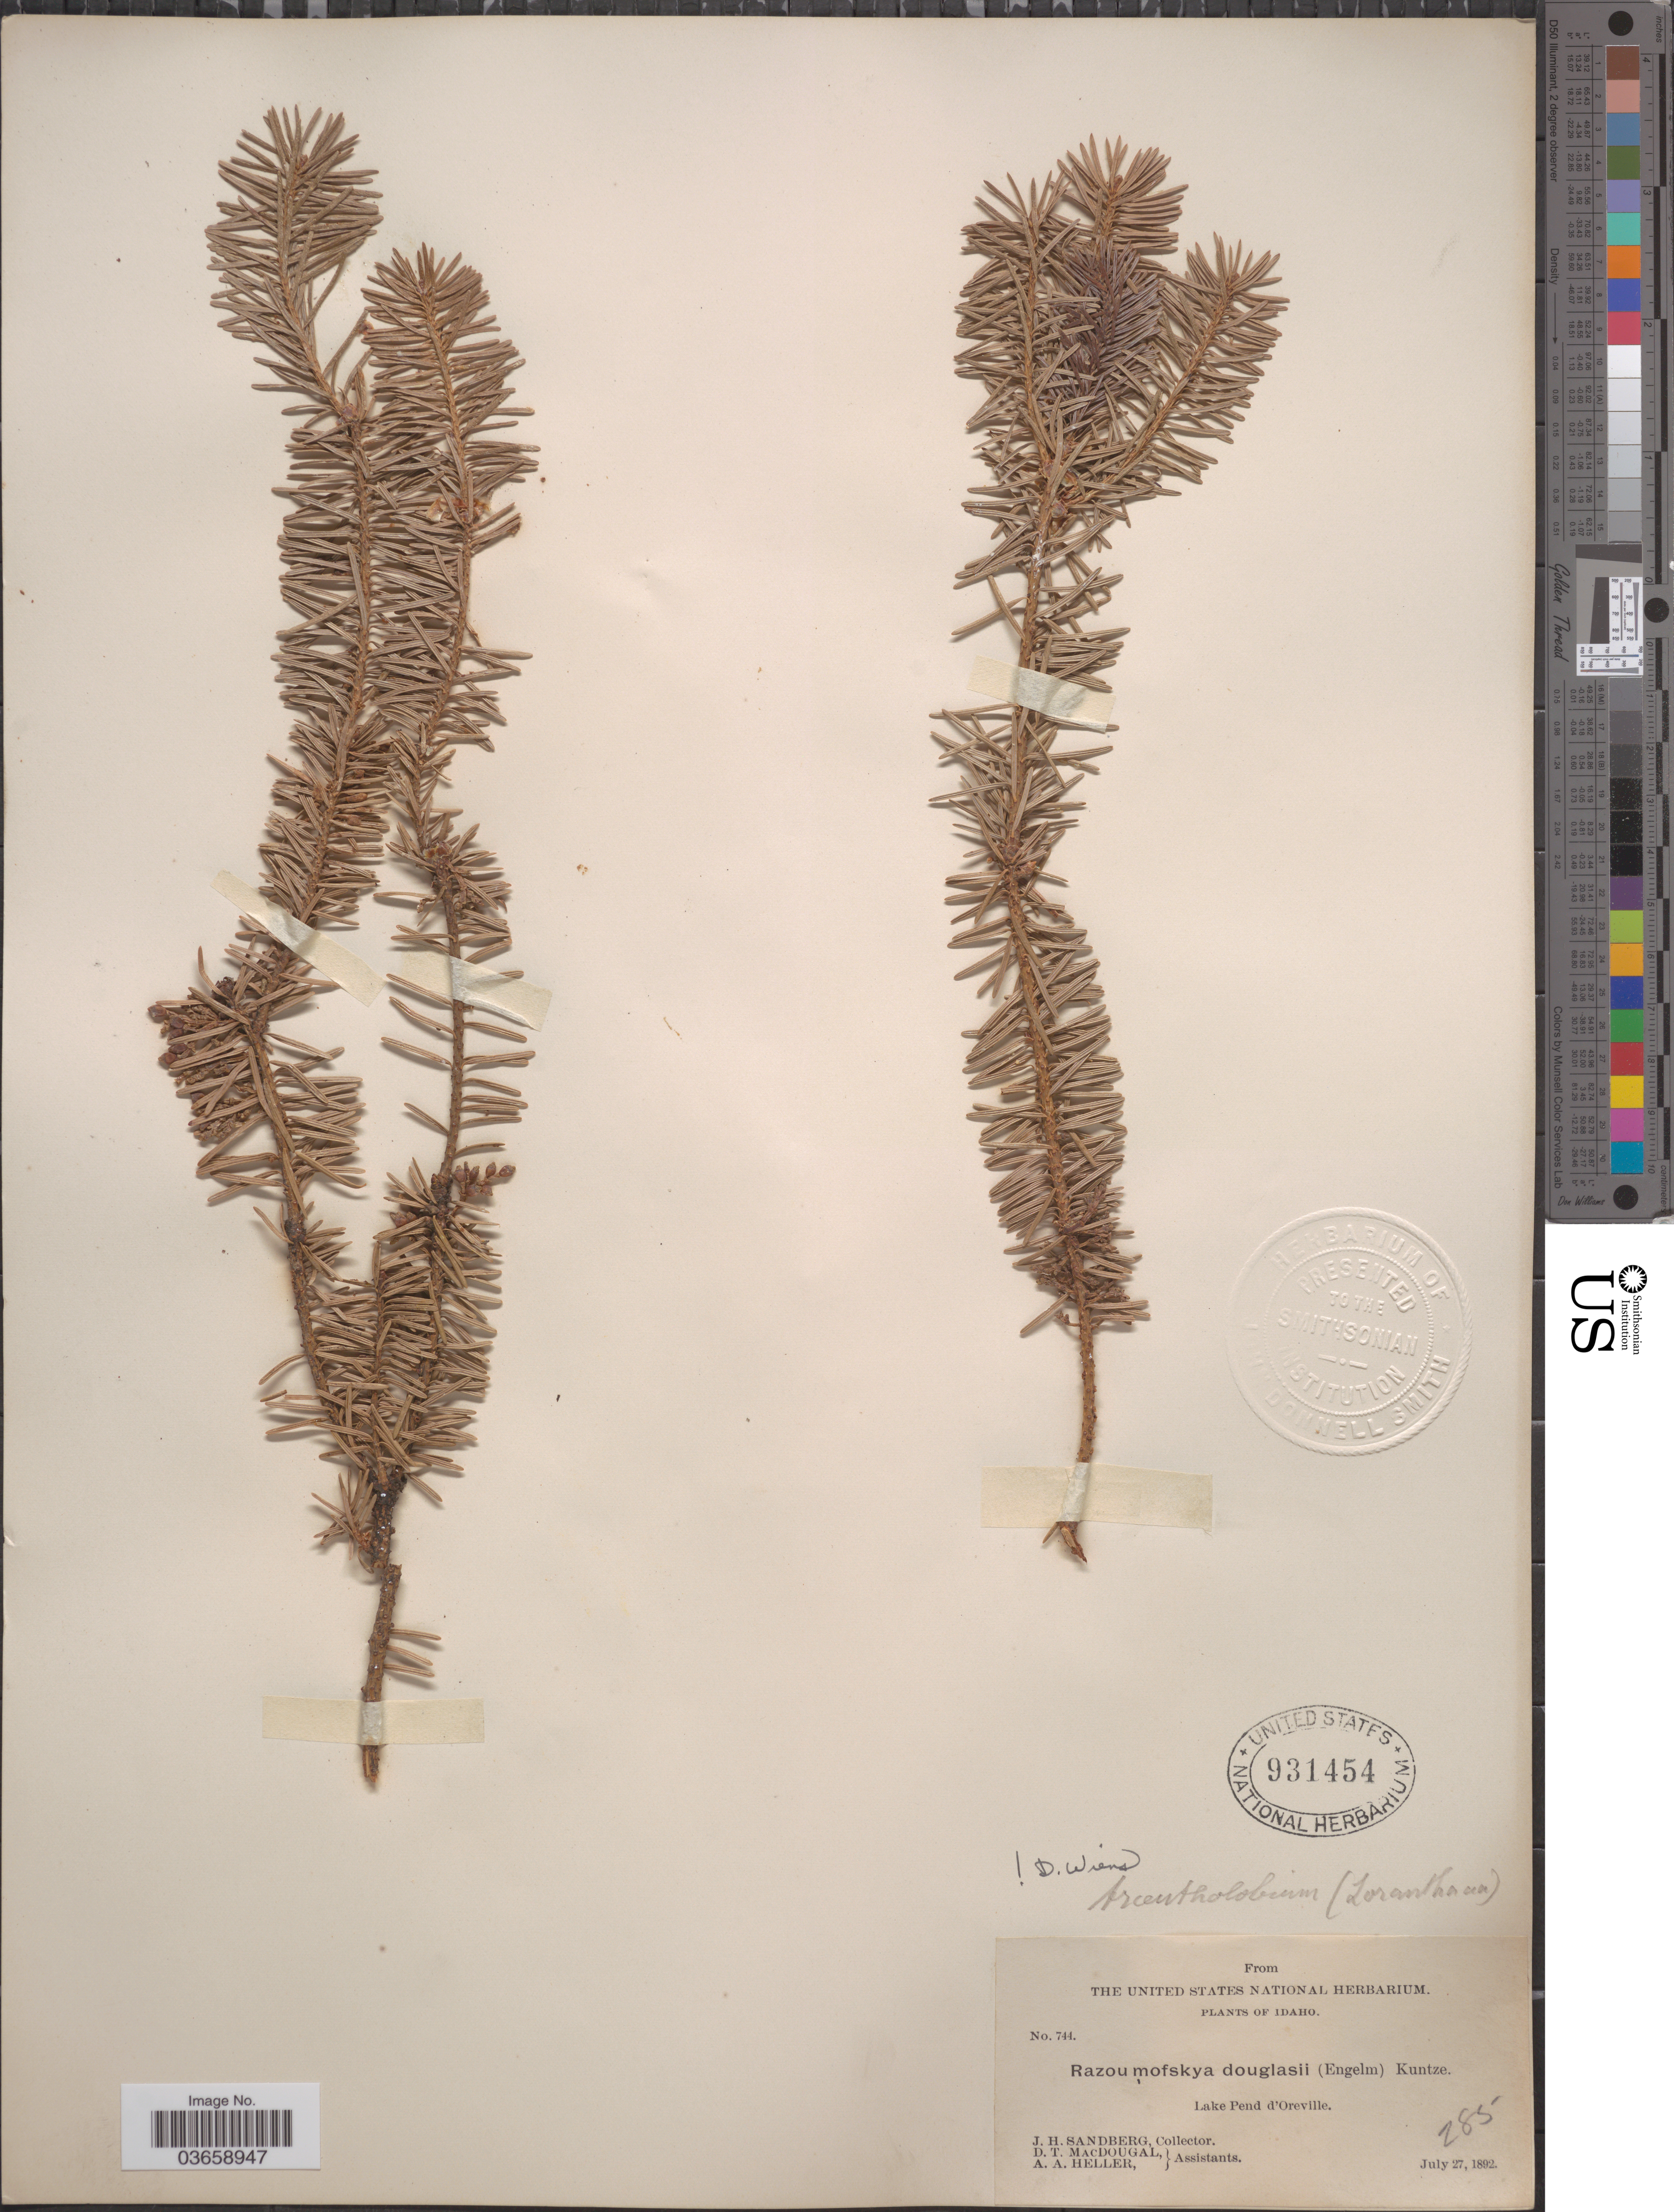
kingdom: Plantae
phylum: Tracheophyta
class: Magnoliopsida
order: Santalales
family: Viscaceae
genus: Arceuthobium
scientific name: Arceuthobium douglasii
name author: Engelm. in G.M. Wheeler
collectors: J. H. Sandberg, D. T. MacDougal & A. A. Heller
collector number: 744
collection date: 1892-07-27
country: United States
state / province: Idaho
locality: Lake Pend d'Oreville.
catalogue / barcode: US 931454